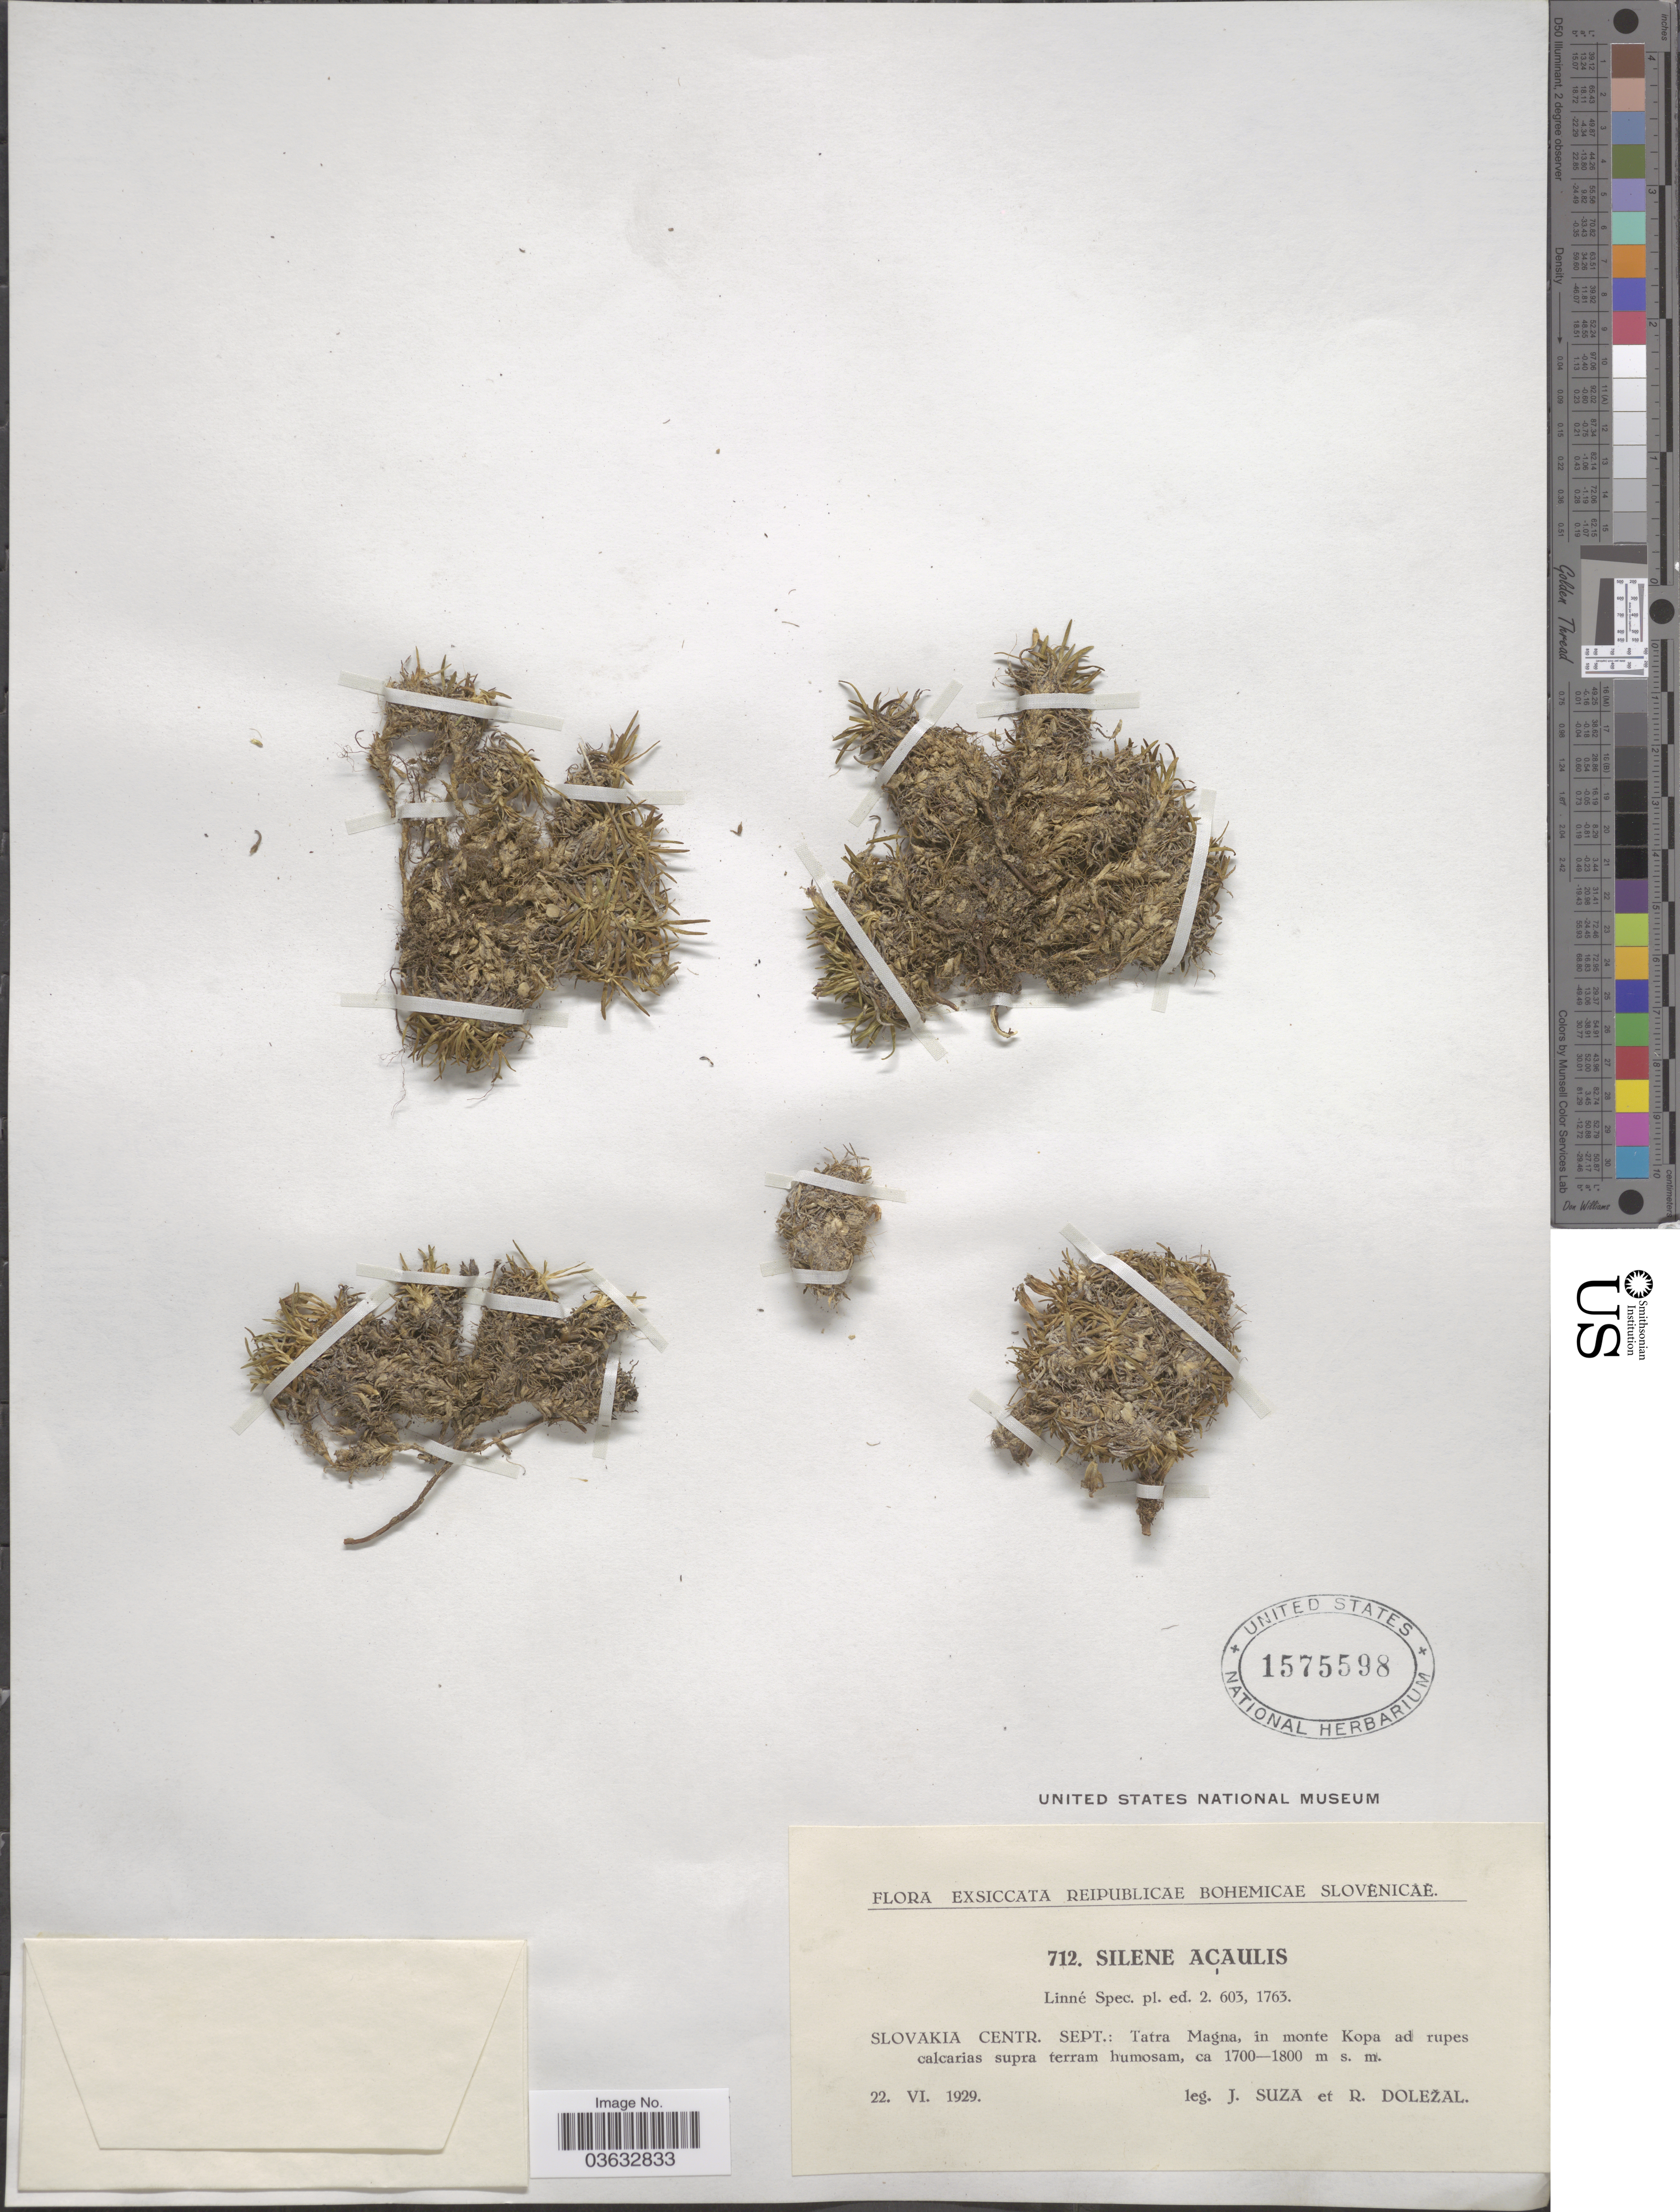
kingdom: Plantae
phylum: Tracheophyta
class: Magnoliopsida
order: Caryophyllales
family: Caryophyllaceae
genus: Silene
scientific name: Silene acaulis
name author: (L.) Jacq.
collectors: J. Suza & R. Dolezal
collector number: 712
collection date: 1929-06-22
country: Slovakia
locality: Reipublicae Bohemicae Slovenicae. Slovakia centr. Sept.: Tatra Magna, in monte Kopa ad rupes calcarias supra terram humosam.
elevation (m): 1700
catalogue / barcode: US 1575598